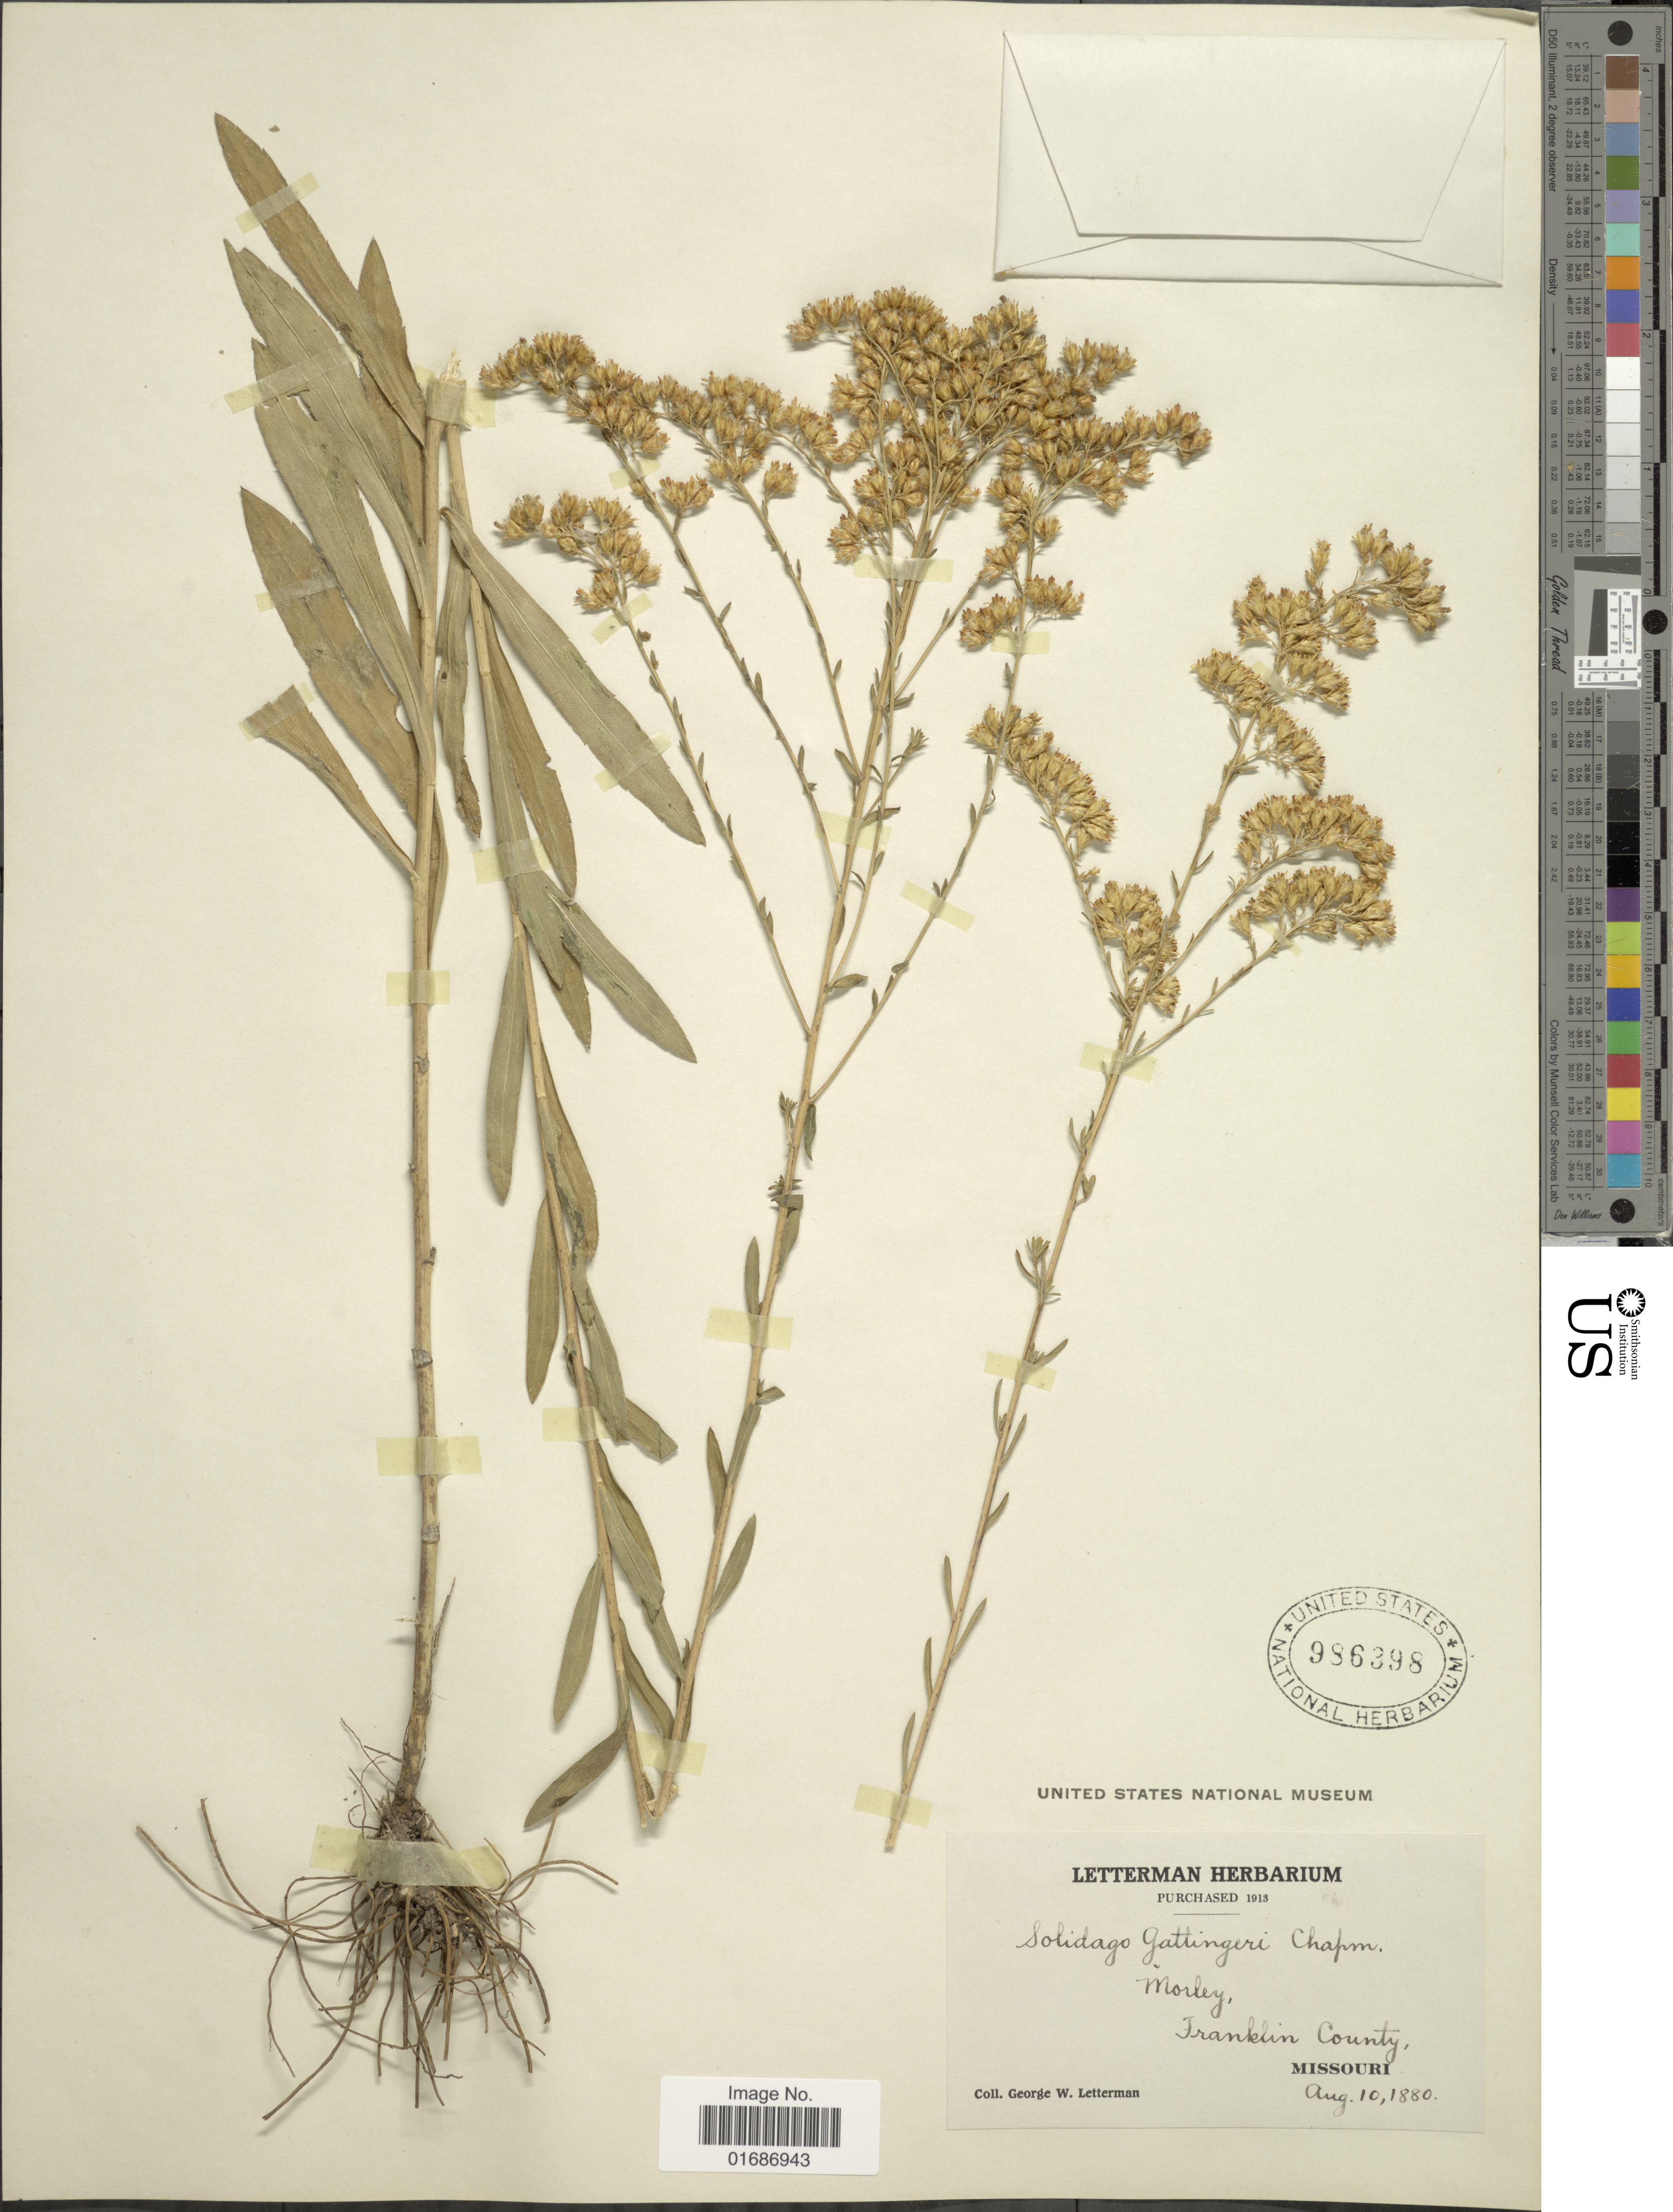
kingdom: Plantae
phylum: Tracheophyta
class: Magnoliopsida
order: Asterales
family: Asteraceae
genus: Solidago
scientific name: Solidago gattingeri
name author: Chapman ex A. Gray & et al. in A. Gray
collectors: G. W. Letterman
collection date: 1880-08-10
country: United States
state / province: Missouri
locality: Morley, Franklin County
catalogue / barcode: US 986398